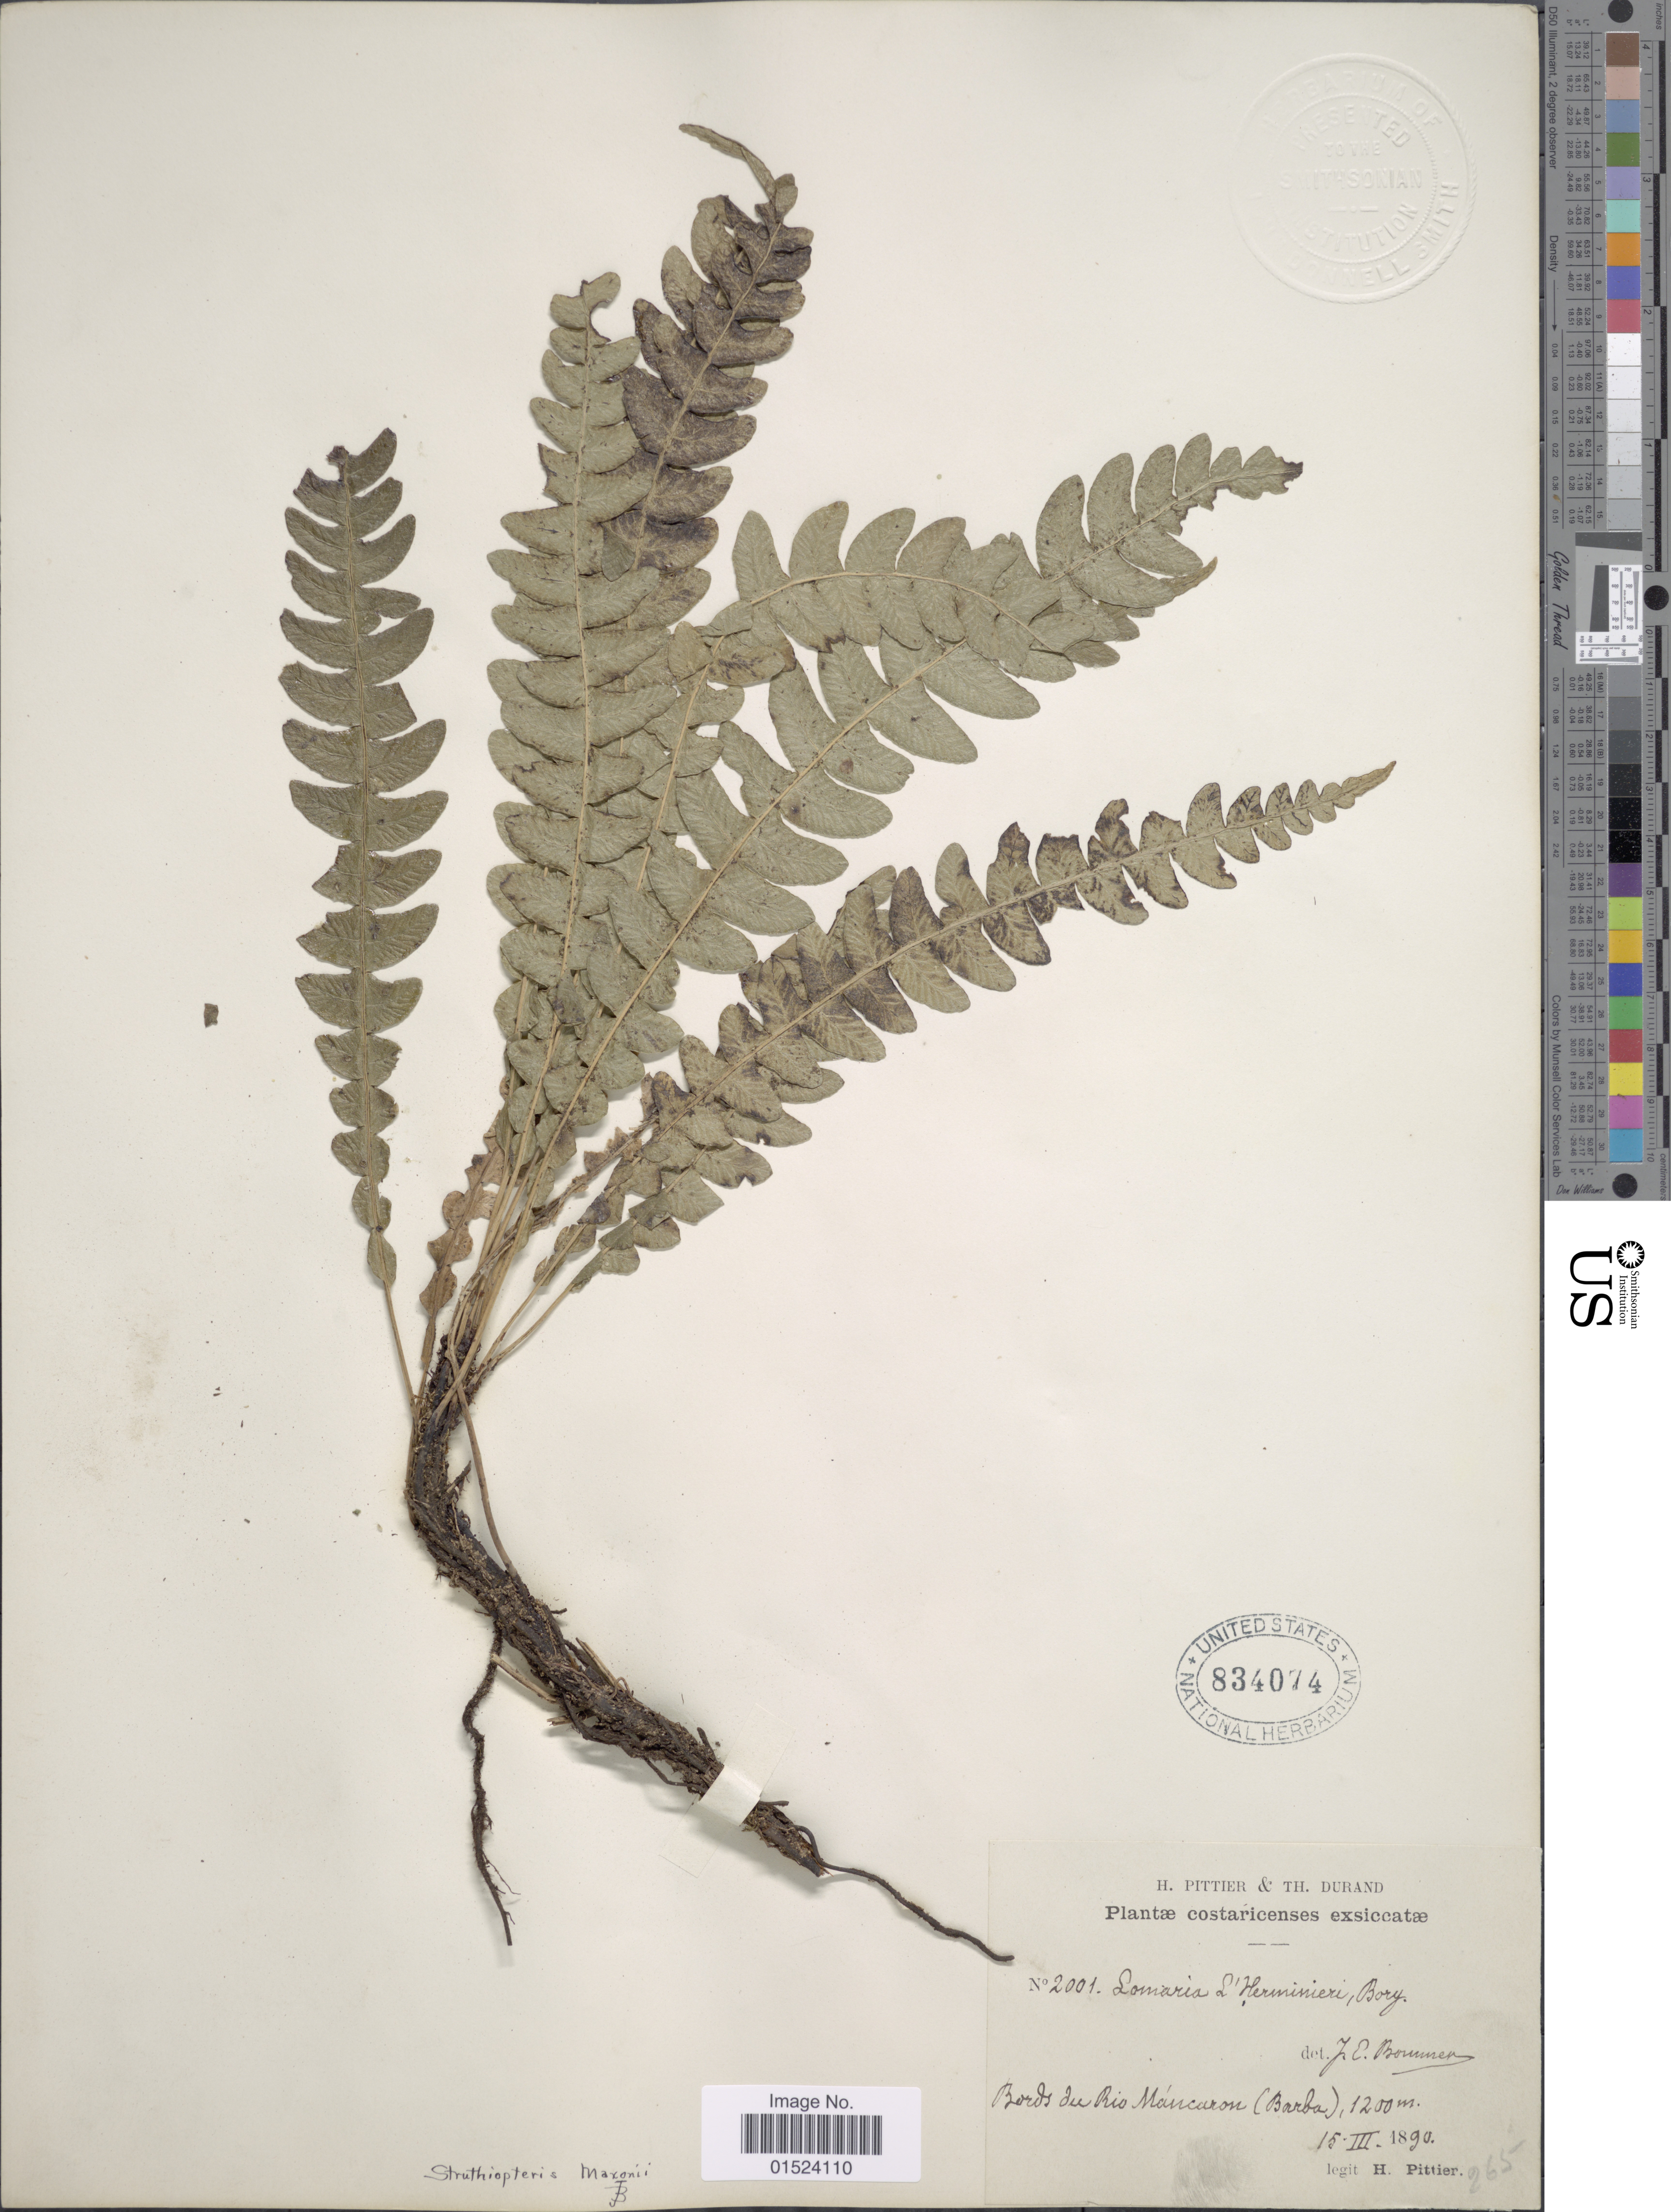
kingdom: Plantae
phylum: Tracheophyta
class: Polypodiopsida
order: Polypodiales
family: Blechnaceae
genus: Blechnum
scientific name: Blechnum l'herminieri subsp. lehmannii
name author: (Hieron.) Lellinger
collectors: H. F. Pittier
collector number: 2001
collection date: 1890-03-15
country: Costa Rica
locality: Bords du Rio Máncaron (Barba)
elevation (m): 1200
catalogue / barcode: US 834074